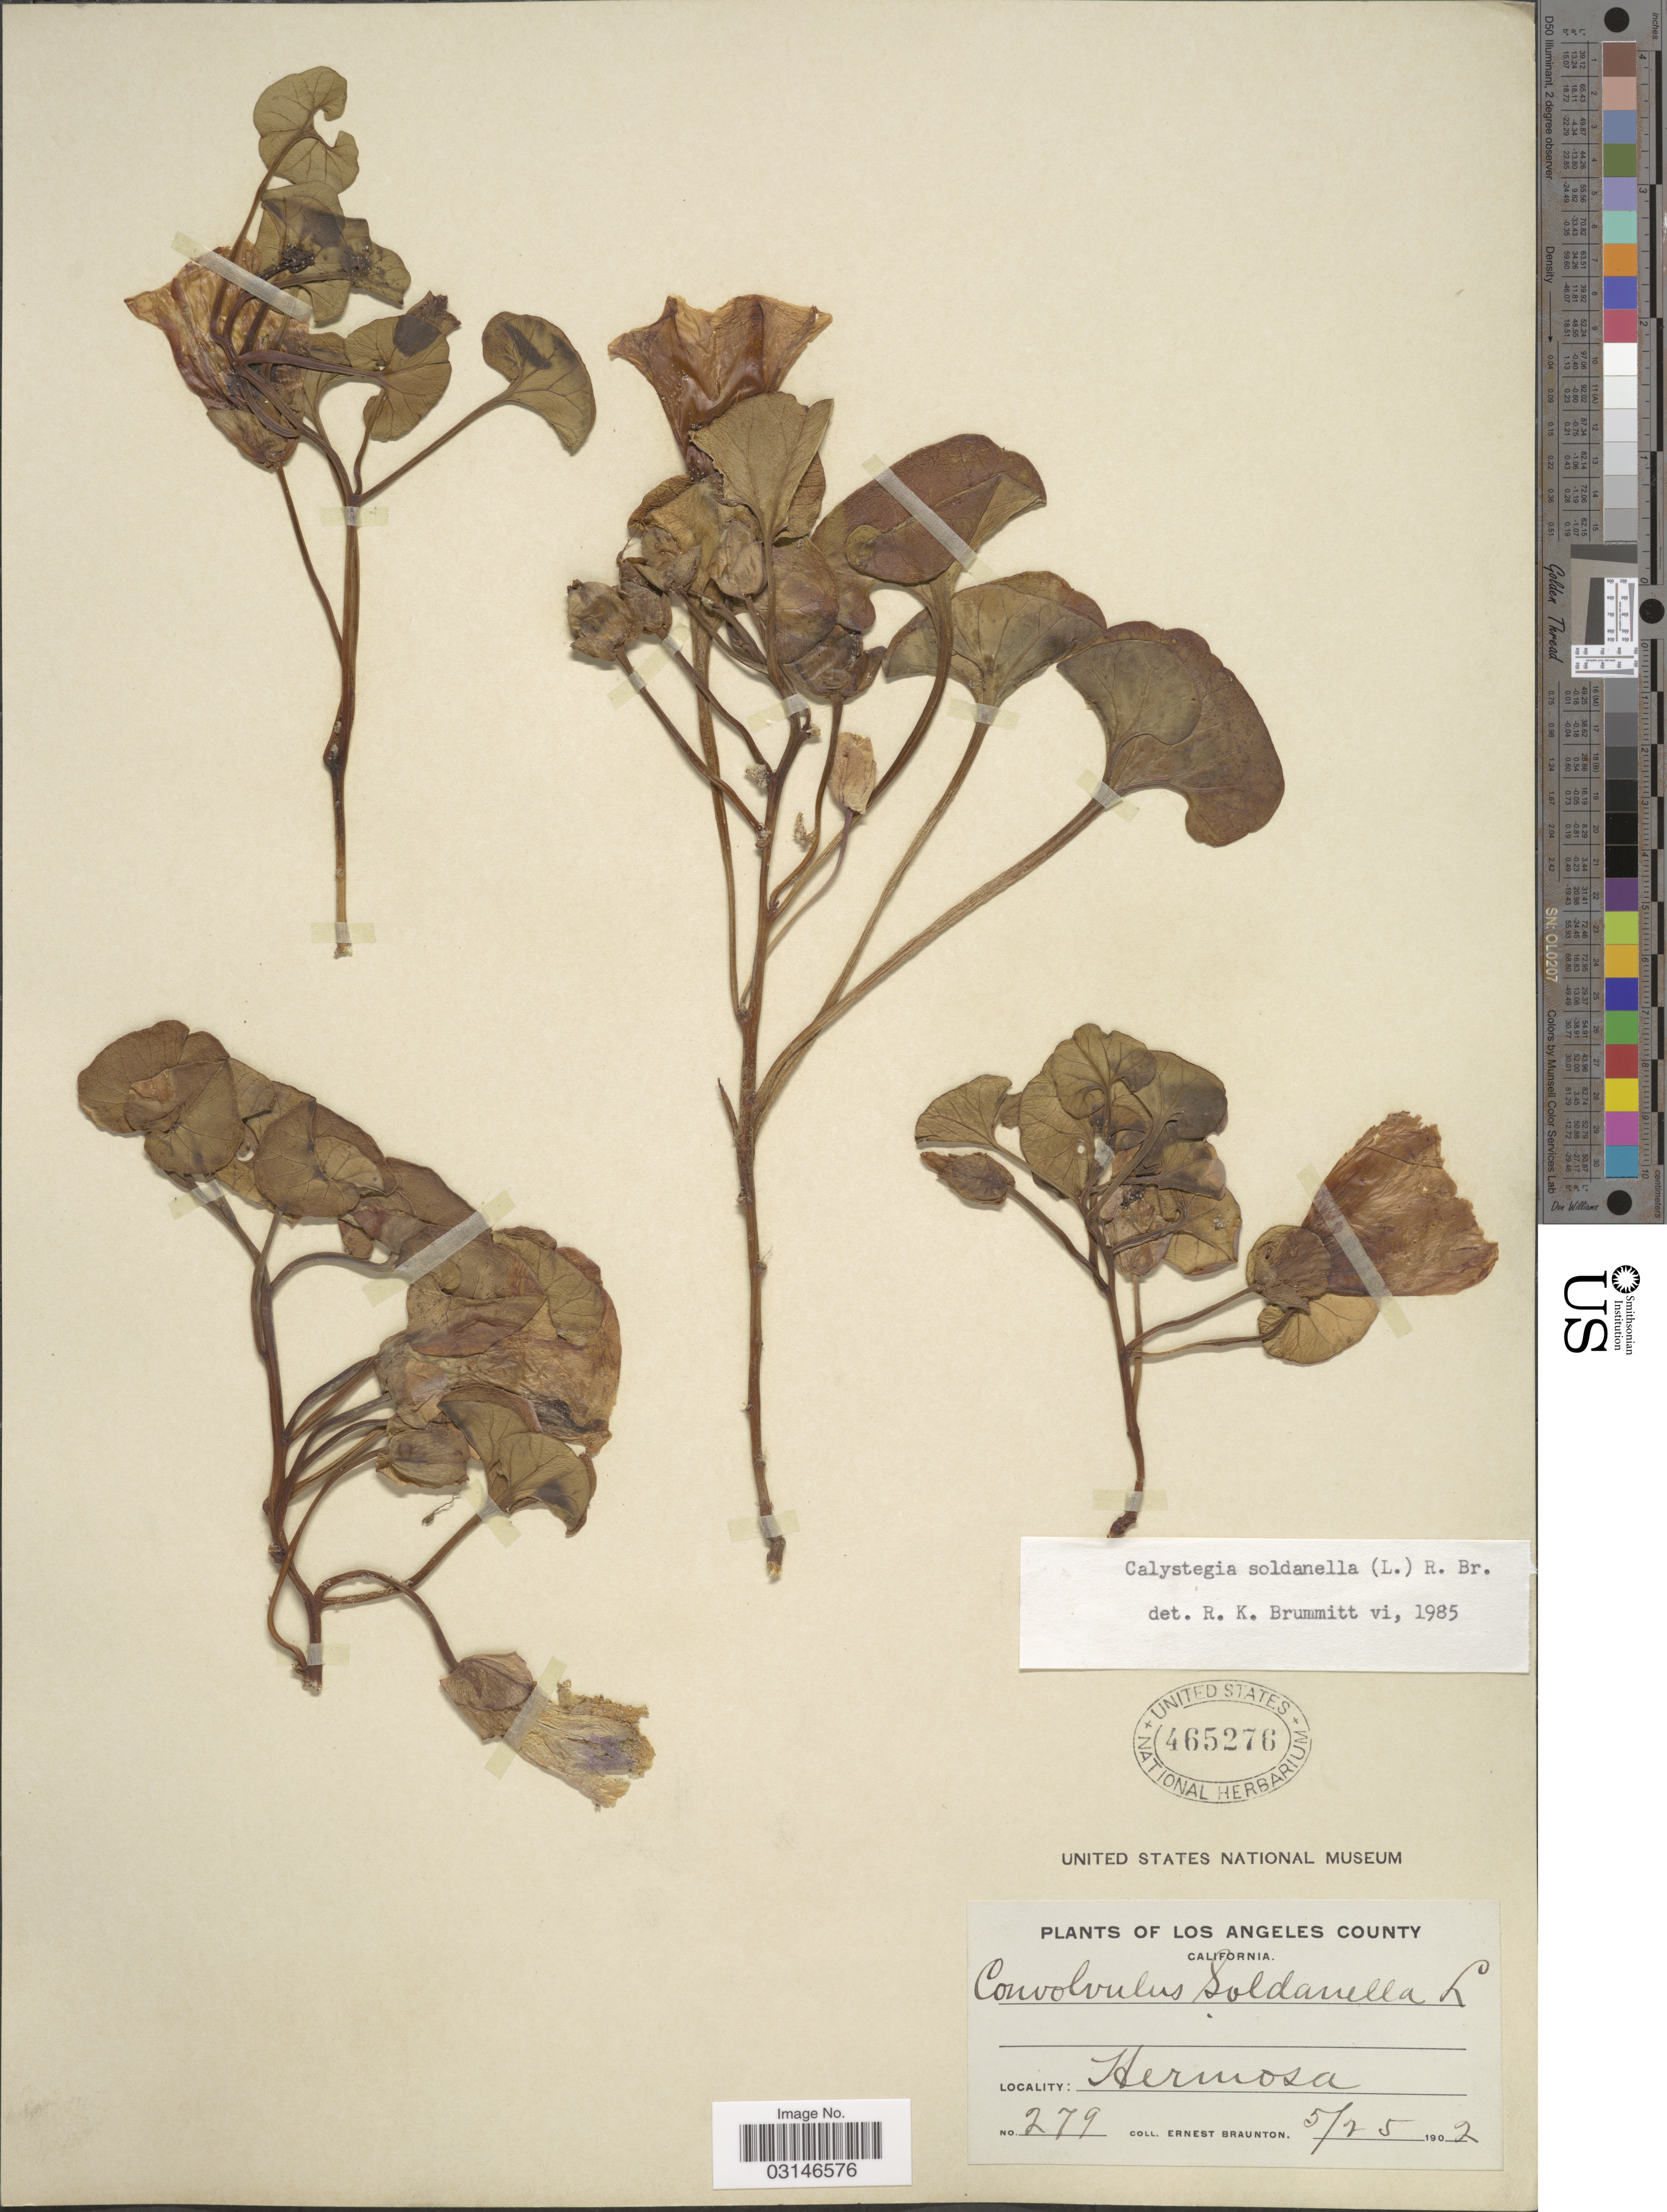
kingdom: Plantae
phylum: Tracheophyta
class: Magnoliopsida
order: Solanales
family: Convolvulaceae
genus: Calystegia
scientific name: Calystegia soldanella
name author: (L.) R. Br.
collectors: E. Braunton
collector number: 279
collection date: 1902-05-25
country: United States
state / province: California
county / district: Los Angeles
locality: Los Angeles County. Hermosa.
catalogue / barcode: US 465276